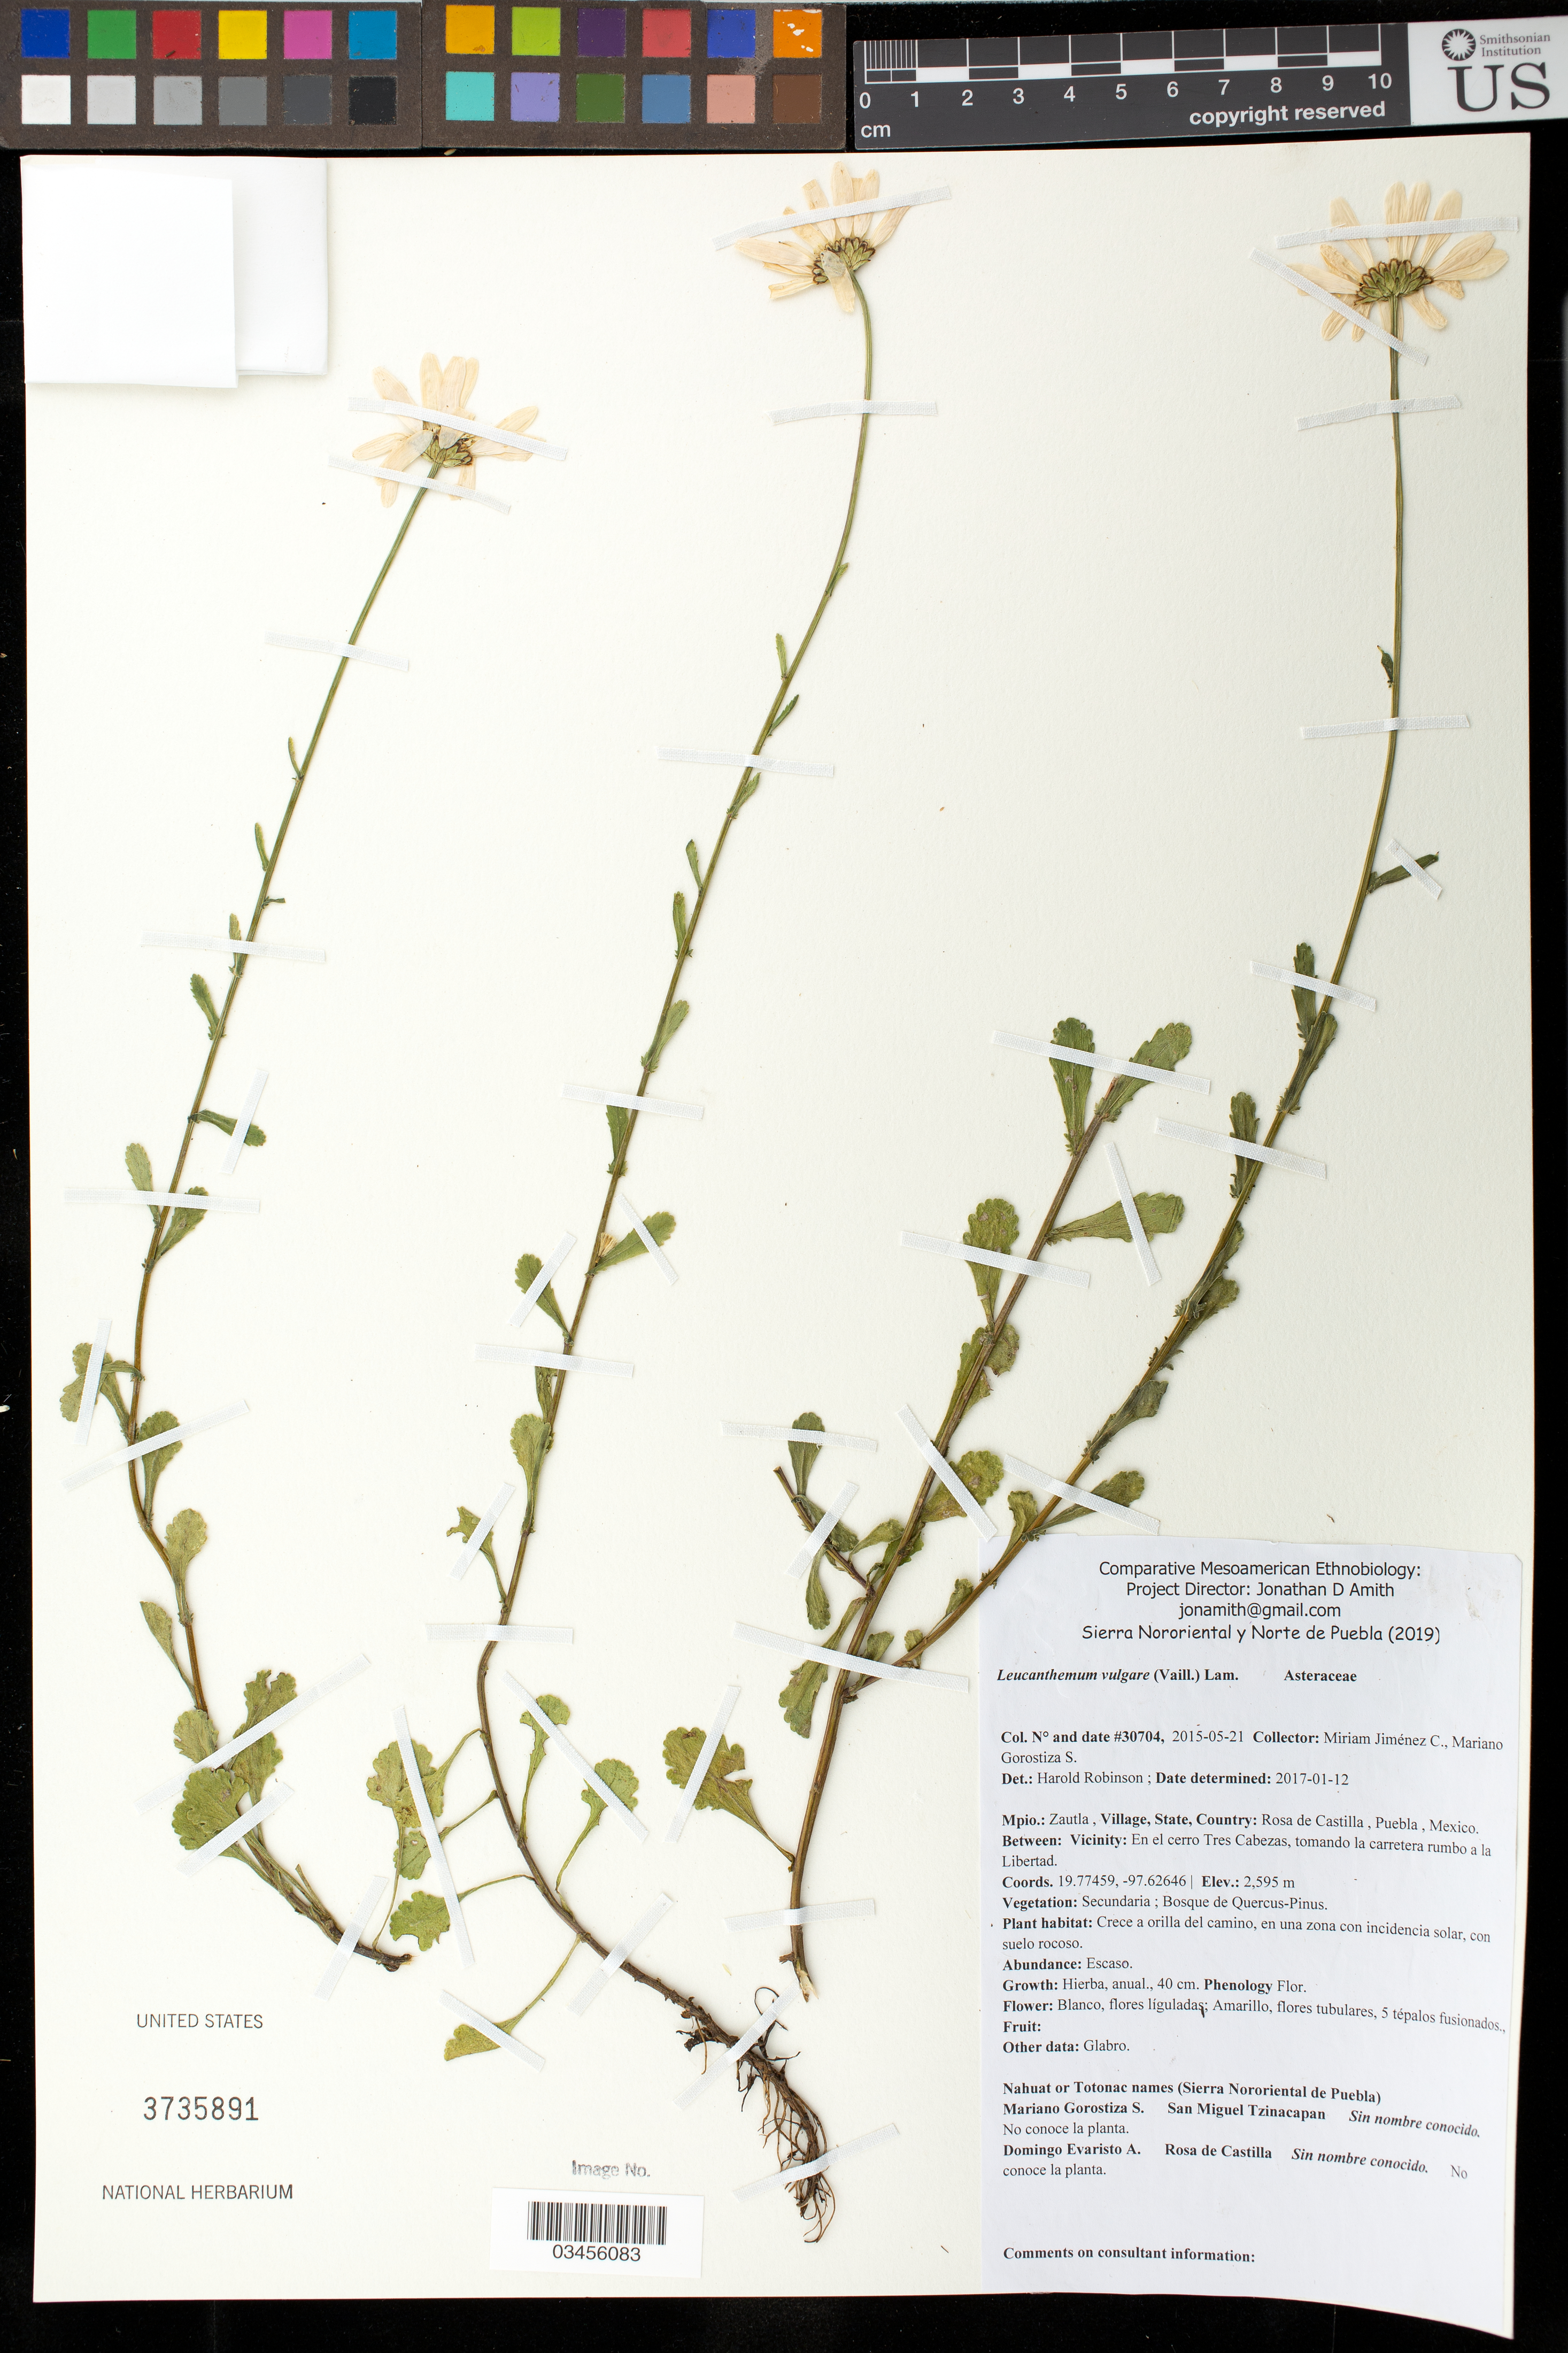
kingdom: Plantae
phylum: Tracheophyta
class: Magnoliopsida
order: Asterales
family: Asteraceae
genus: Leucanthemum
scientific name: Leucanthemum vulgare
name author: Lam.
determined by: Robinson, Harold E., (US)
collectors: M. Jiménez Chimil & M. Gorostiza S.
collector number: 30704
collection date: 2015-05-21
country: México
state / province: Puebla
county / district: Zautla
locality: PUEBLO: Rosa de Castilla; LOCALIDAD EXACTA: En el cerro Tres Cabezas, tomando la carretera rumbo a la Libertad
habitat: Bosque de Quercus-Pinus | Crece a orilla del camino, en una zona con incidencia solar, con suelo rocoso.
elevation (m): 2595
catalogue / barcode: US 3735891